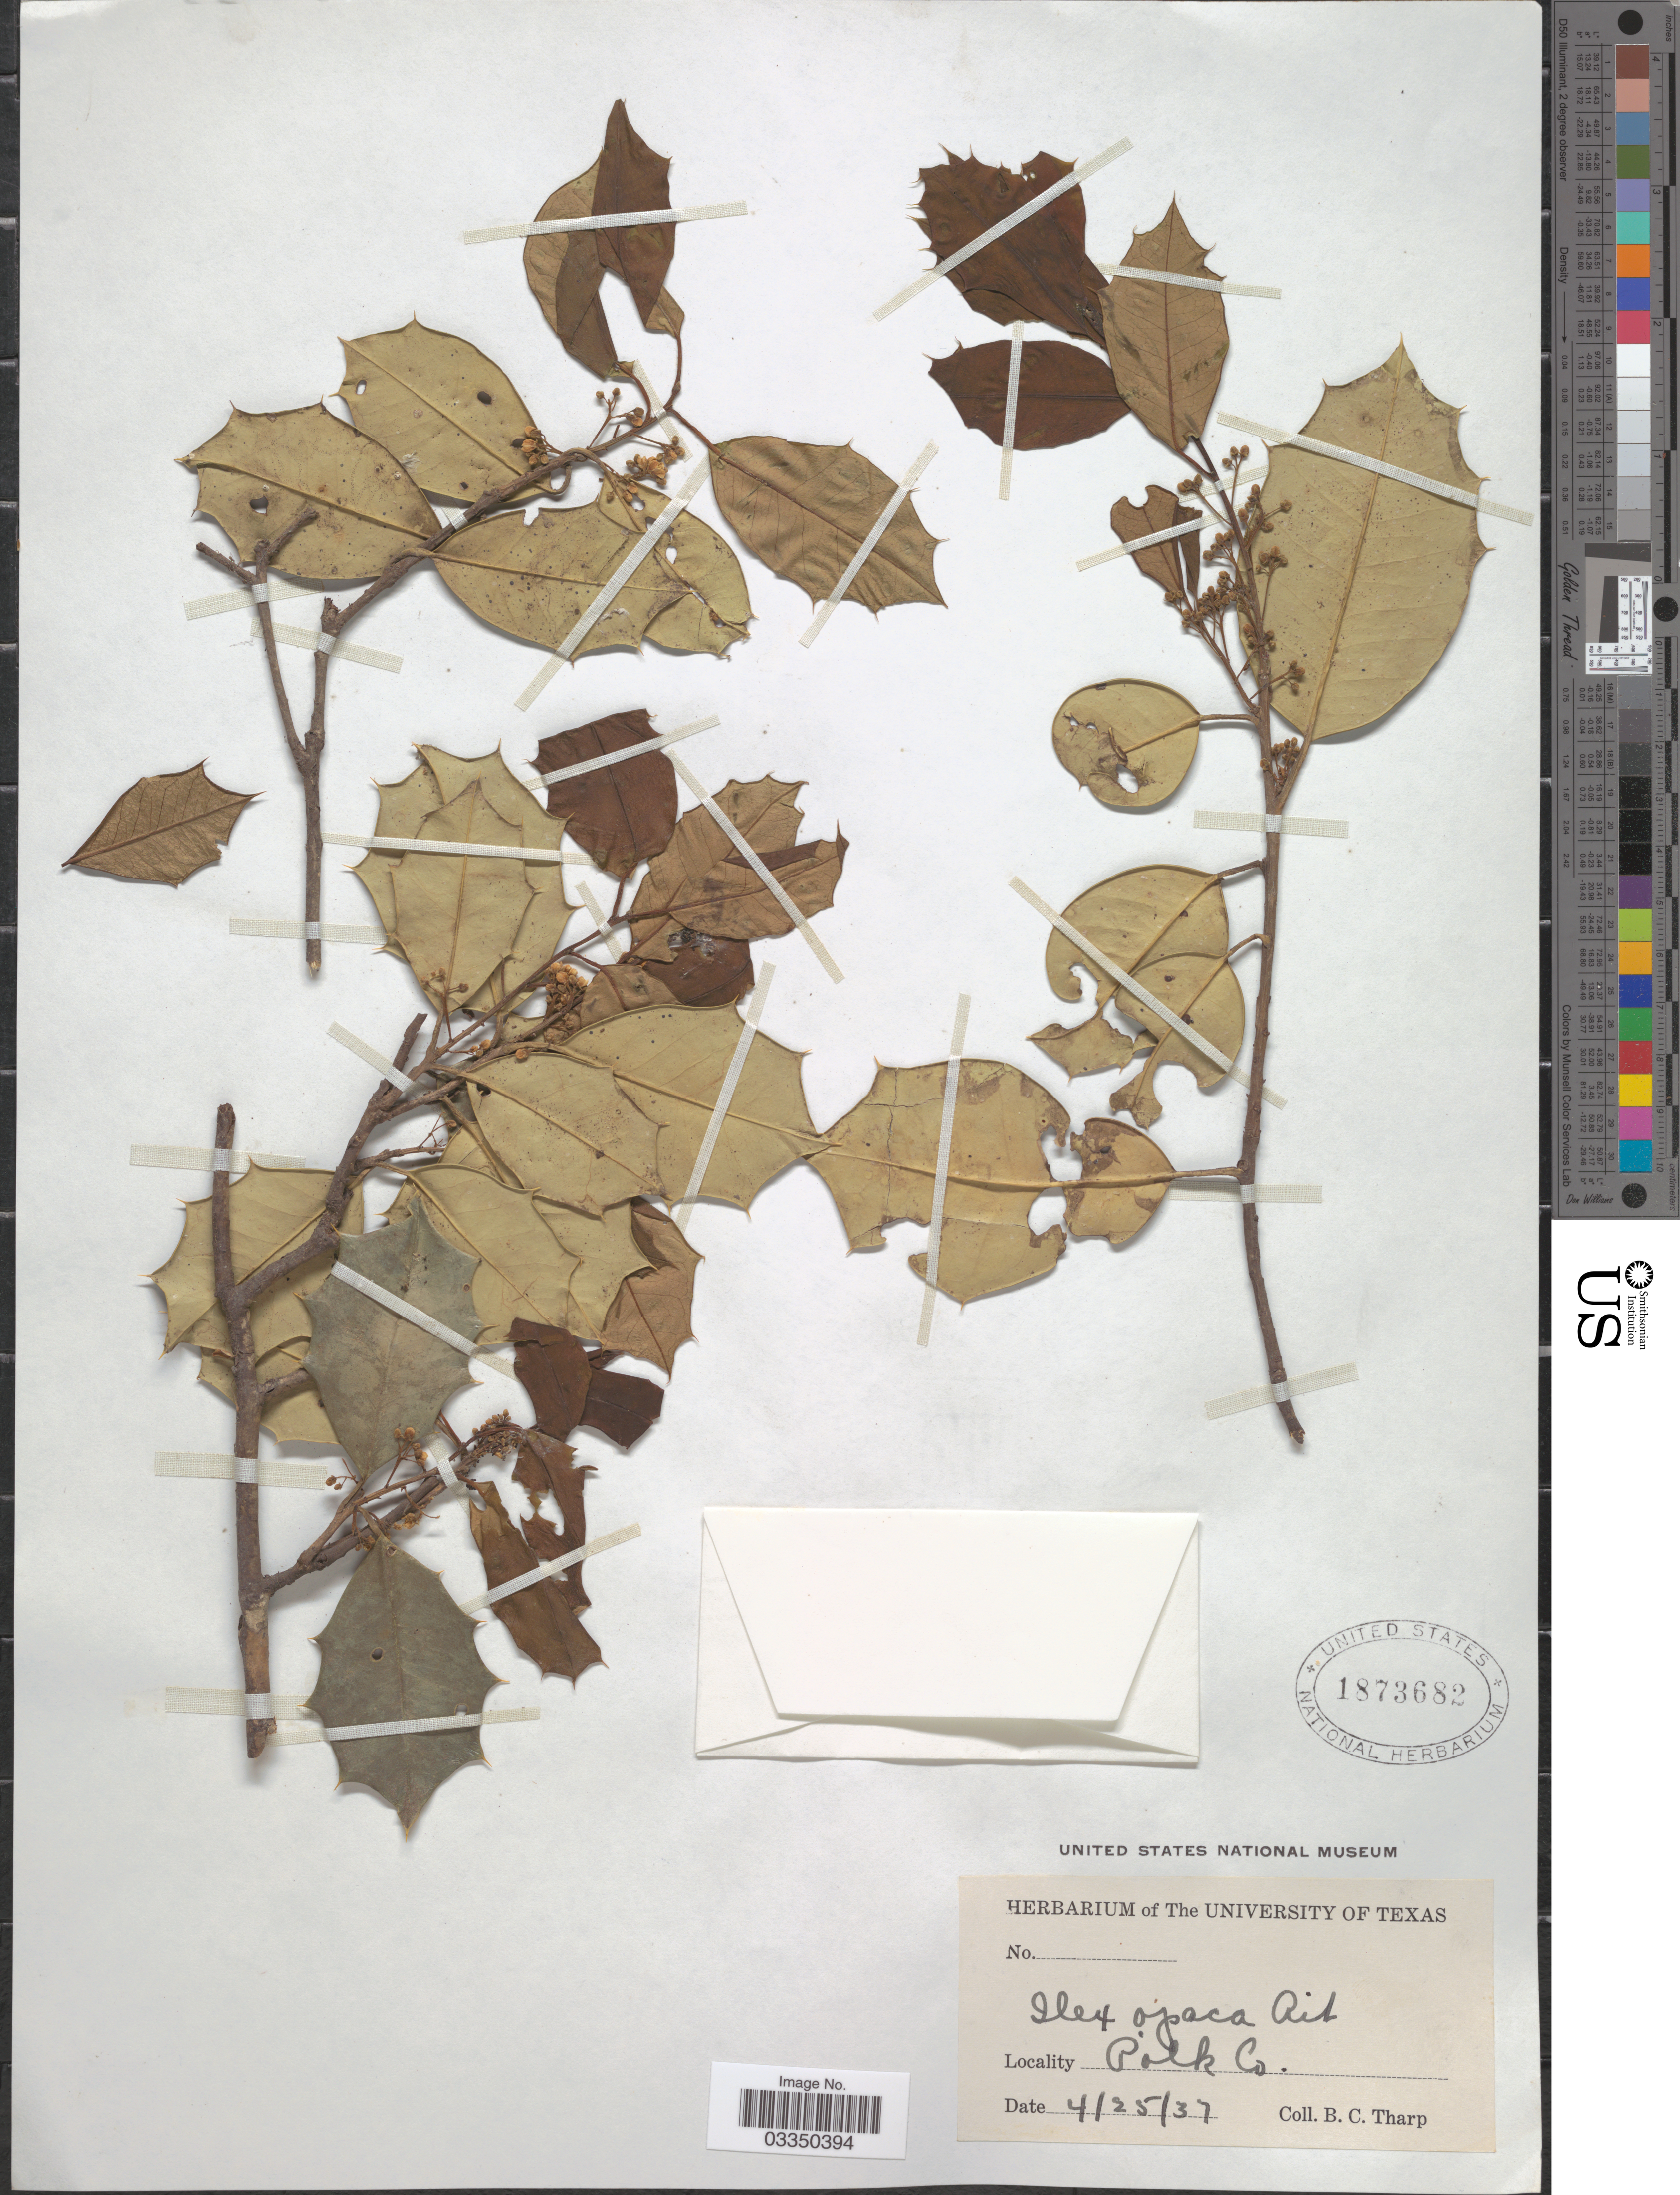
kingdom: Plantae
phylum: Tracheophyta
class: Magnoliopsida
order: Aquifoliales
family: Aquifoliaceae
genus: Ilex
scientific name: Ilex opaca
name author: Aiton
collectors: B. C. Tharp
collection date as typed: Transcribed d/m/y: 25/4/37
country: United States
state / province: Texas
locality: Polk Co.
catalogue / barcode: US 1873682